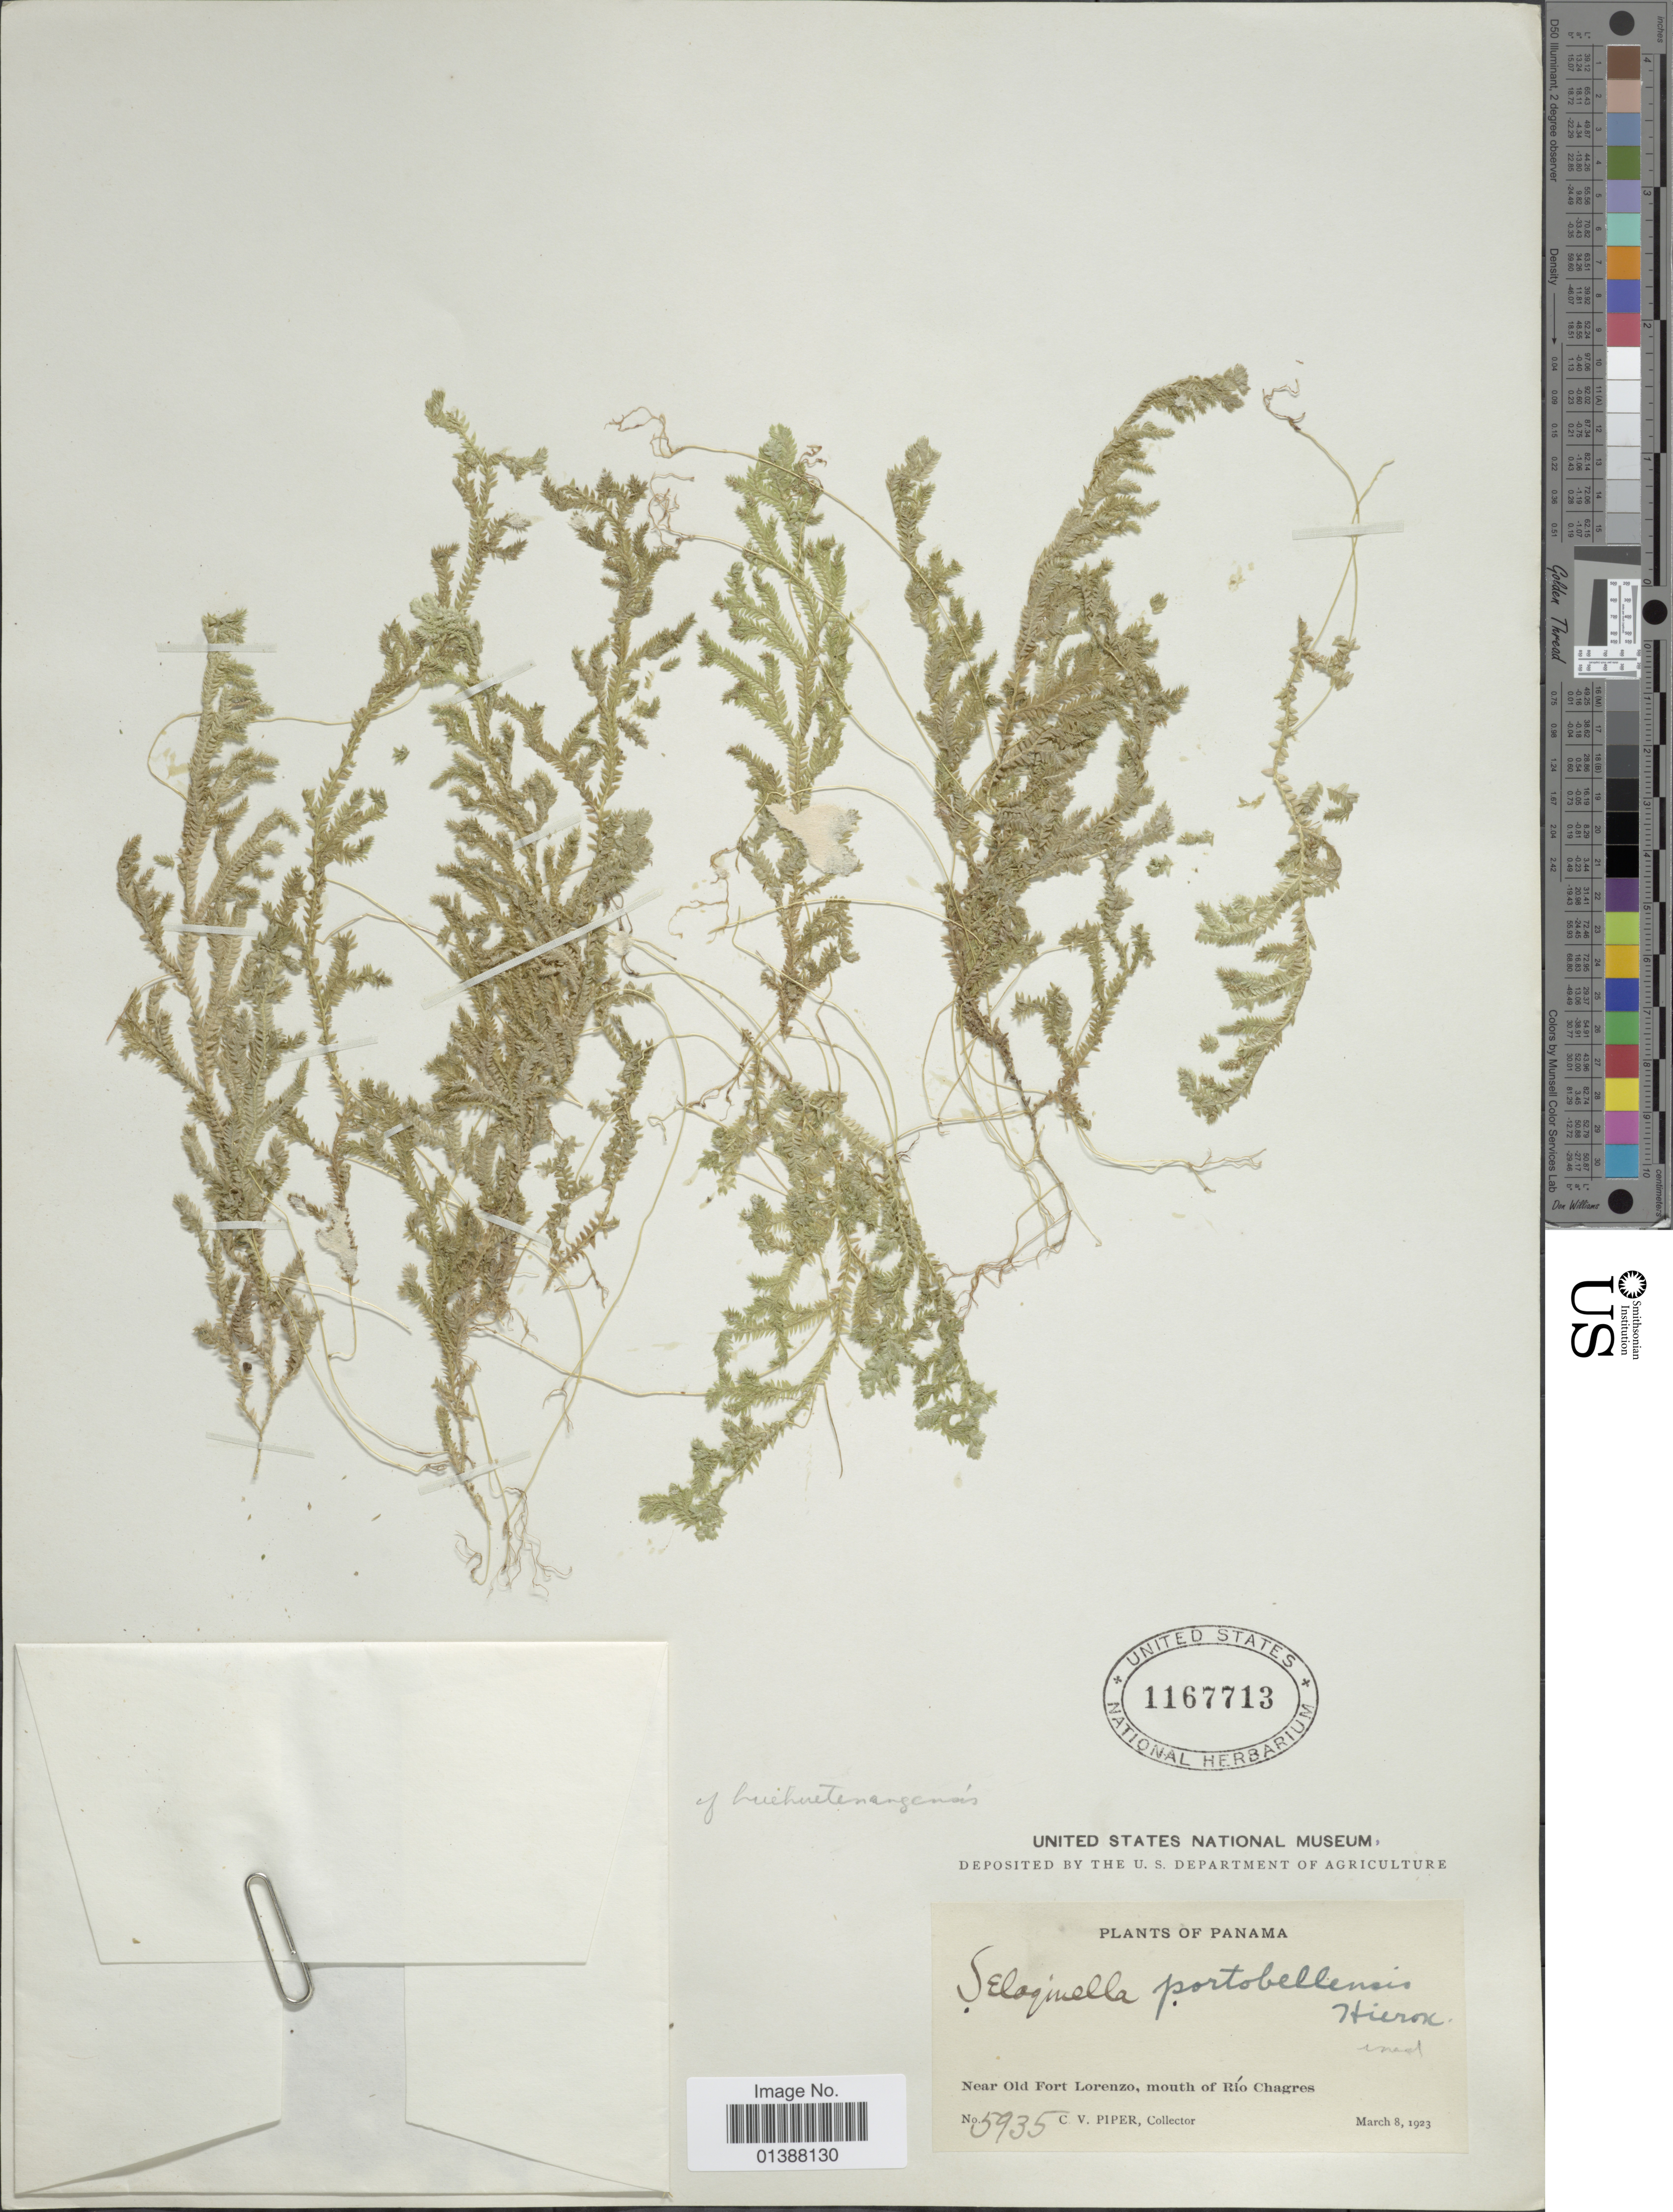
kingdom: Plantae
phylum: Tracheophyta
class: Lycopodiopsida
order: Selaginellales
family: Selaginellaceae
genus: Selaginella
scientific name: Selaginella huehuetenangensis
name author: Hieron.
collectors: C. V. Piper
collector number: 5935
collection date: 1923-03-08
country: Panama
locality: Near Old Fort Lorenzo, mouth of Río Chagres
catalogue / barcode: US 1167713